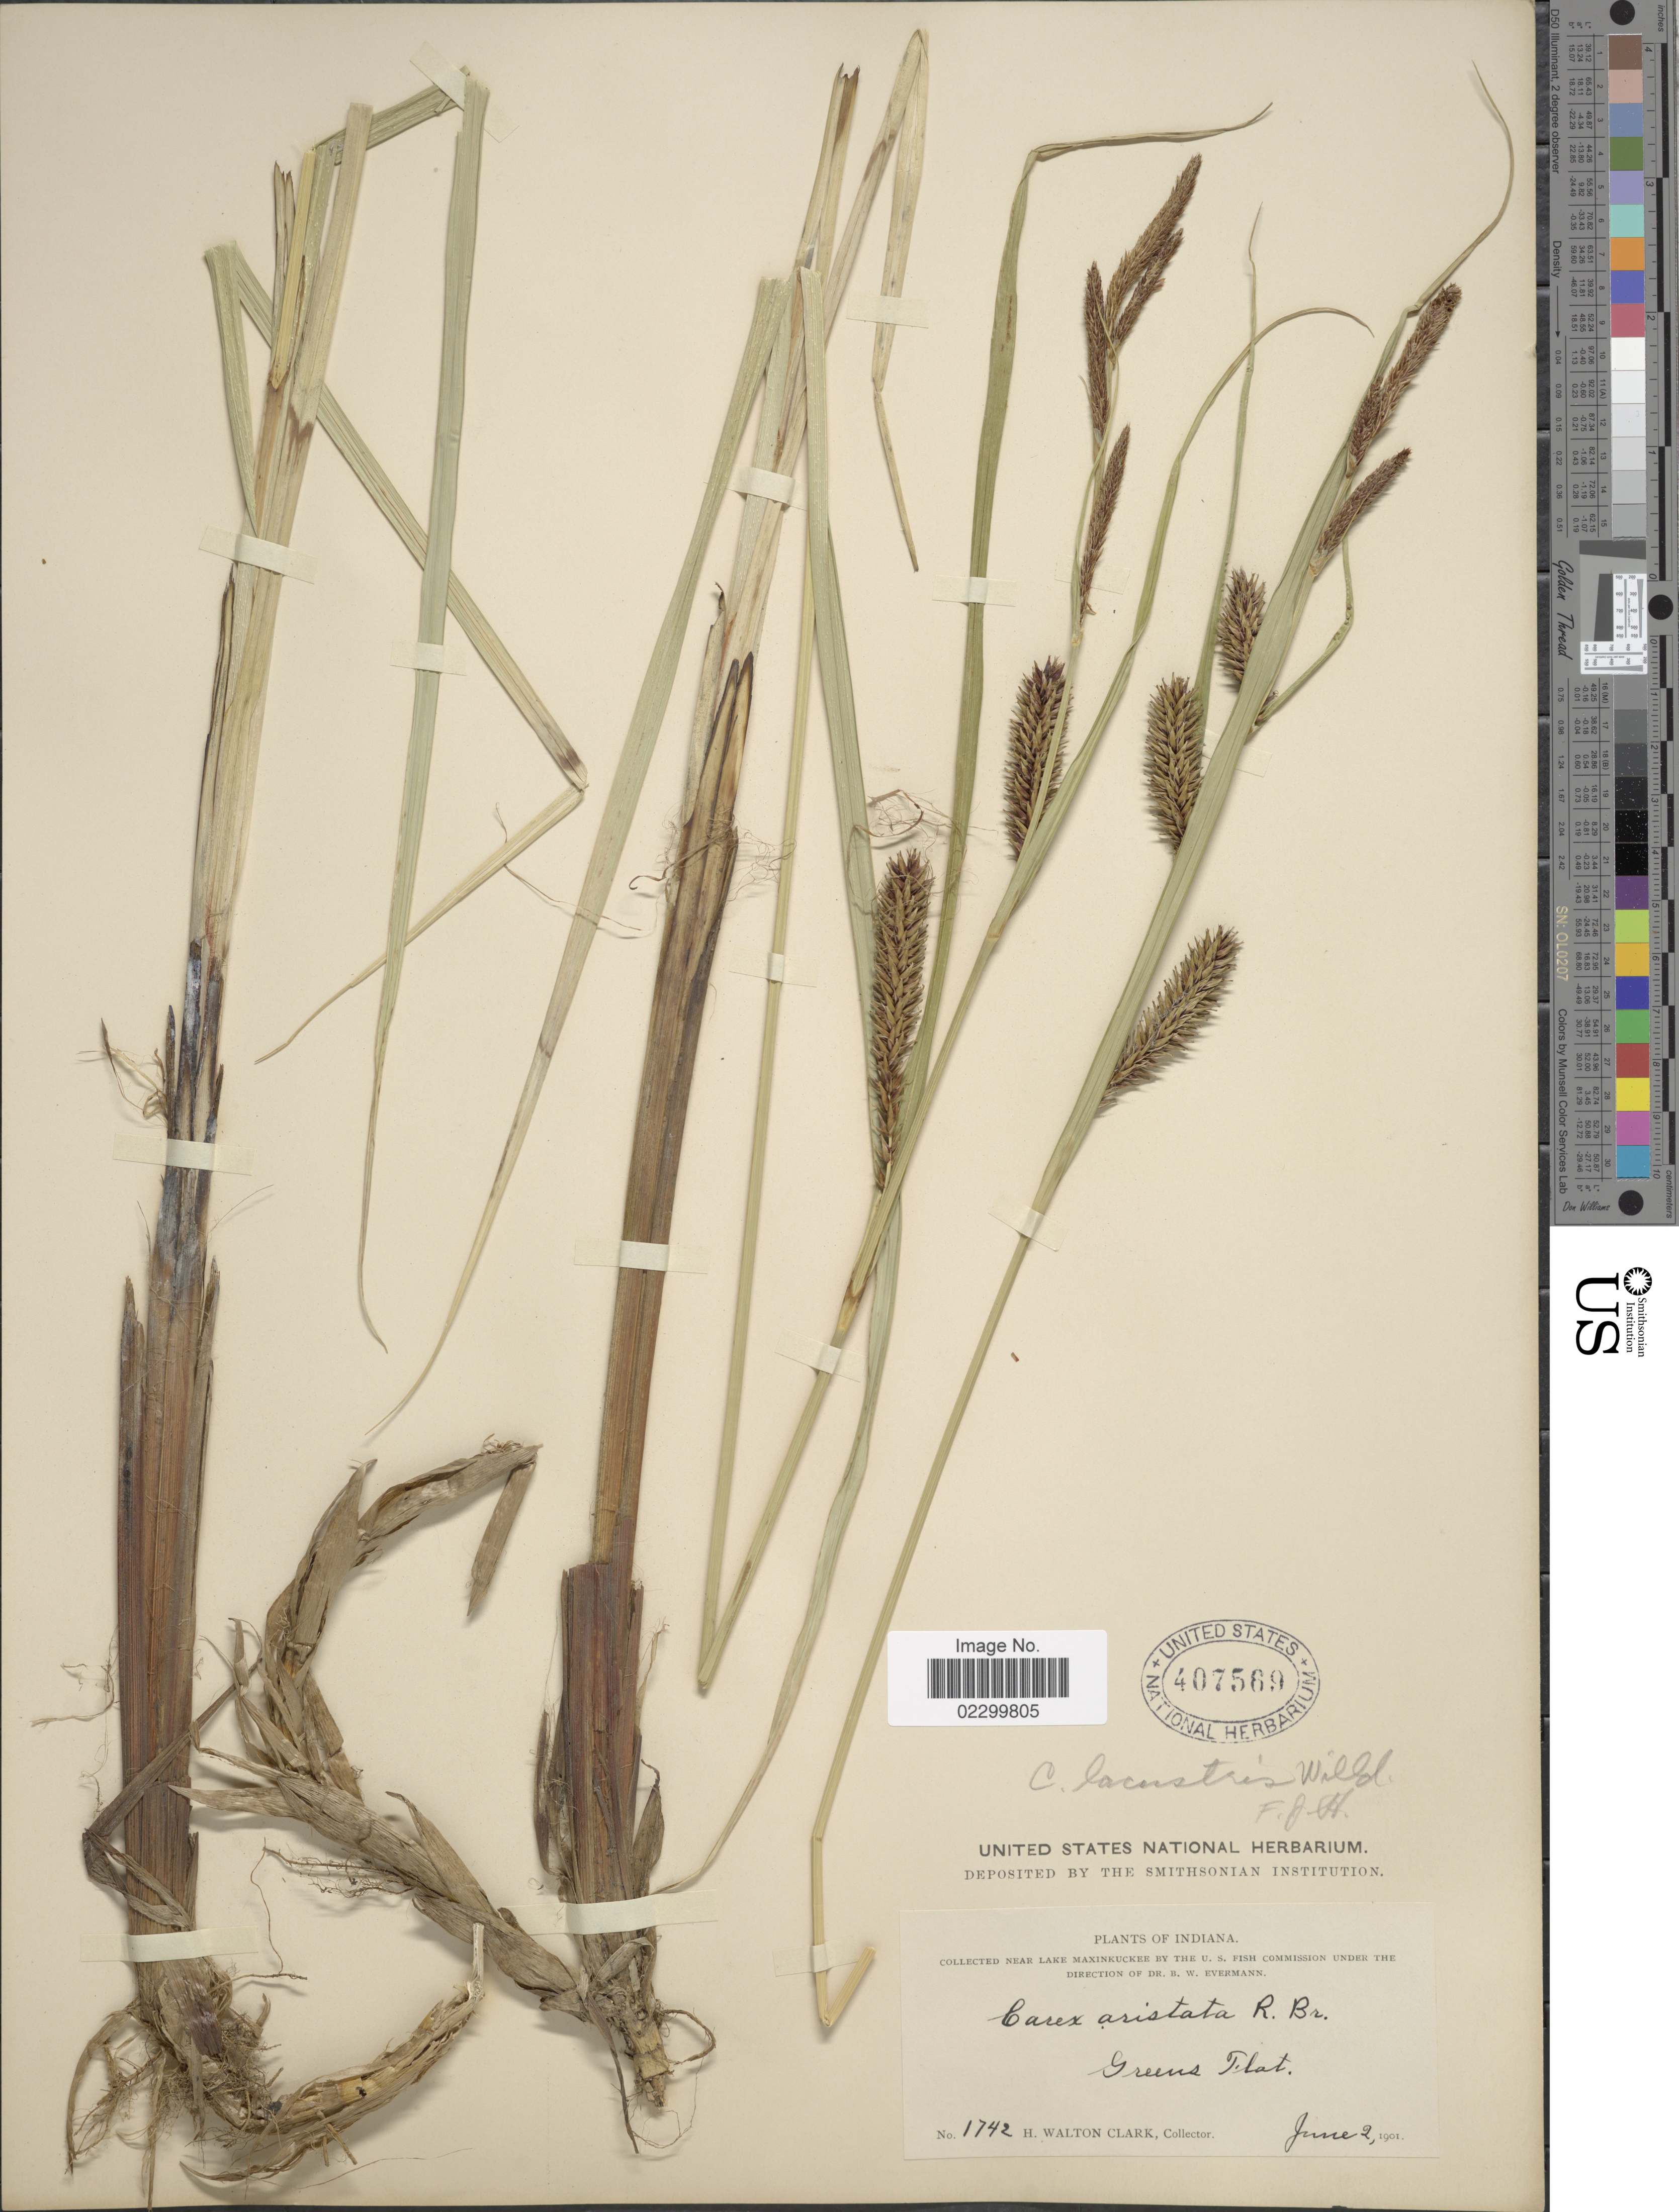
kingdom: Plantae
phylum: Tracheophyta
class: Liliopsida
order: Poales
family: Cyperaceae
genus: Carex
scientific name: Carex atherodes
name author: Spreng.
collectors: H. W. Clark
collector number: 1742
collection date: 1901-06-02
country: United States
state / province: Indiana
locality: Near Lake Maxinkuckee, Greens Flat.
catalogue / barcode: US 407569